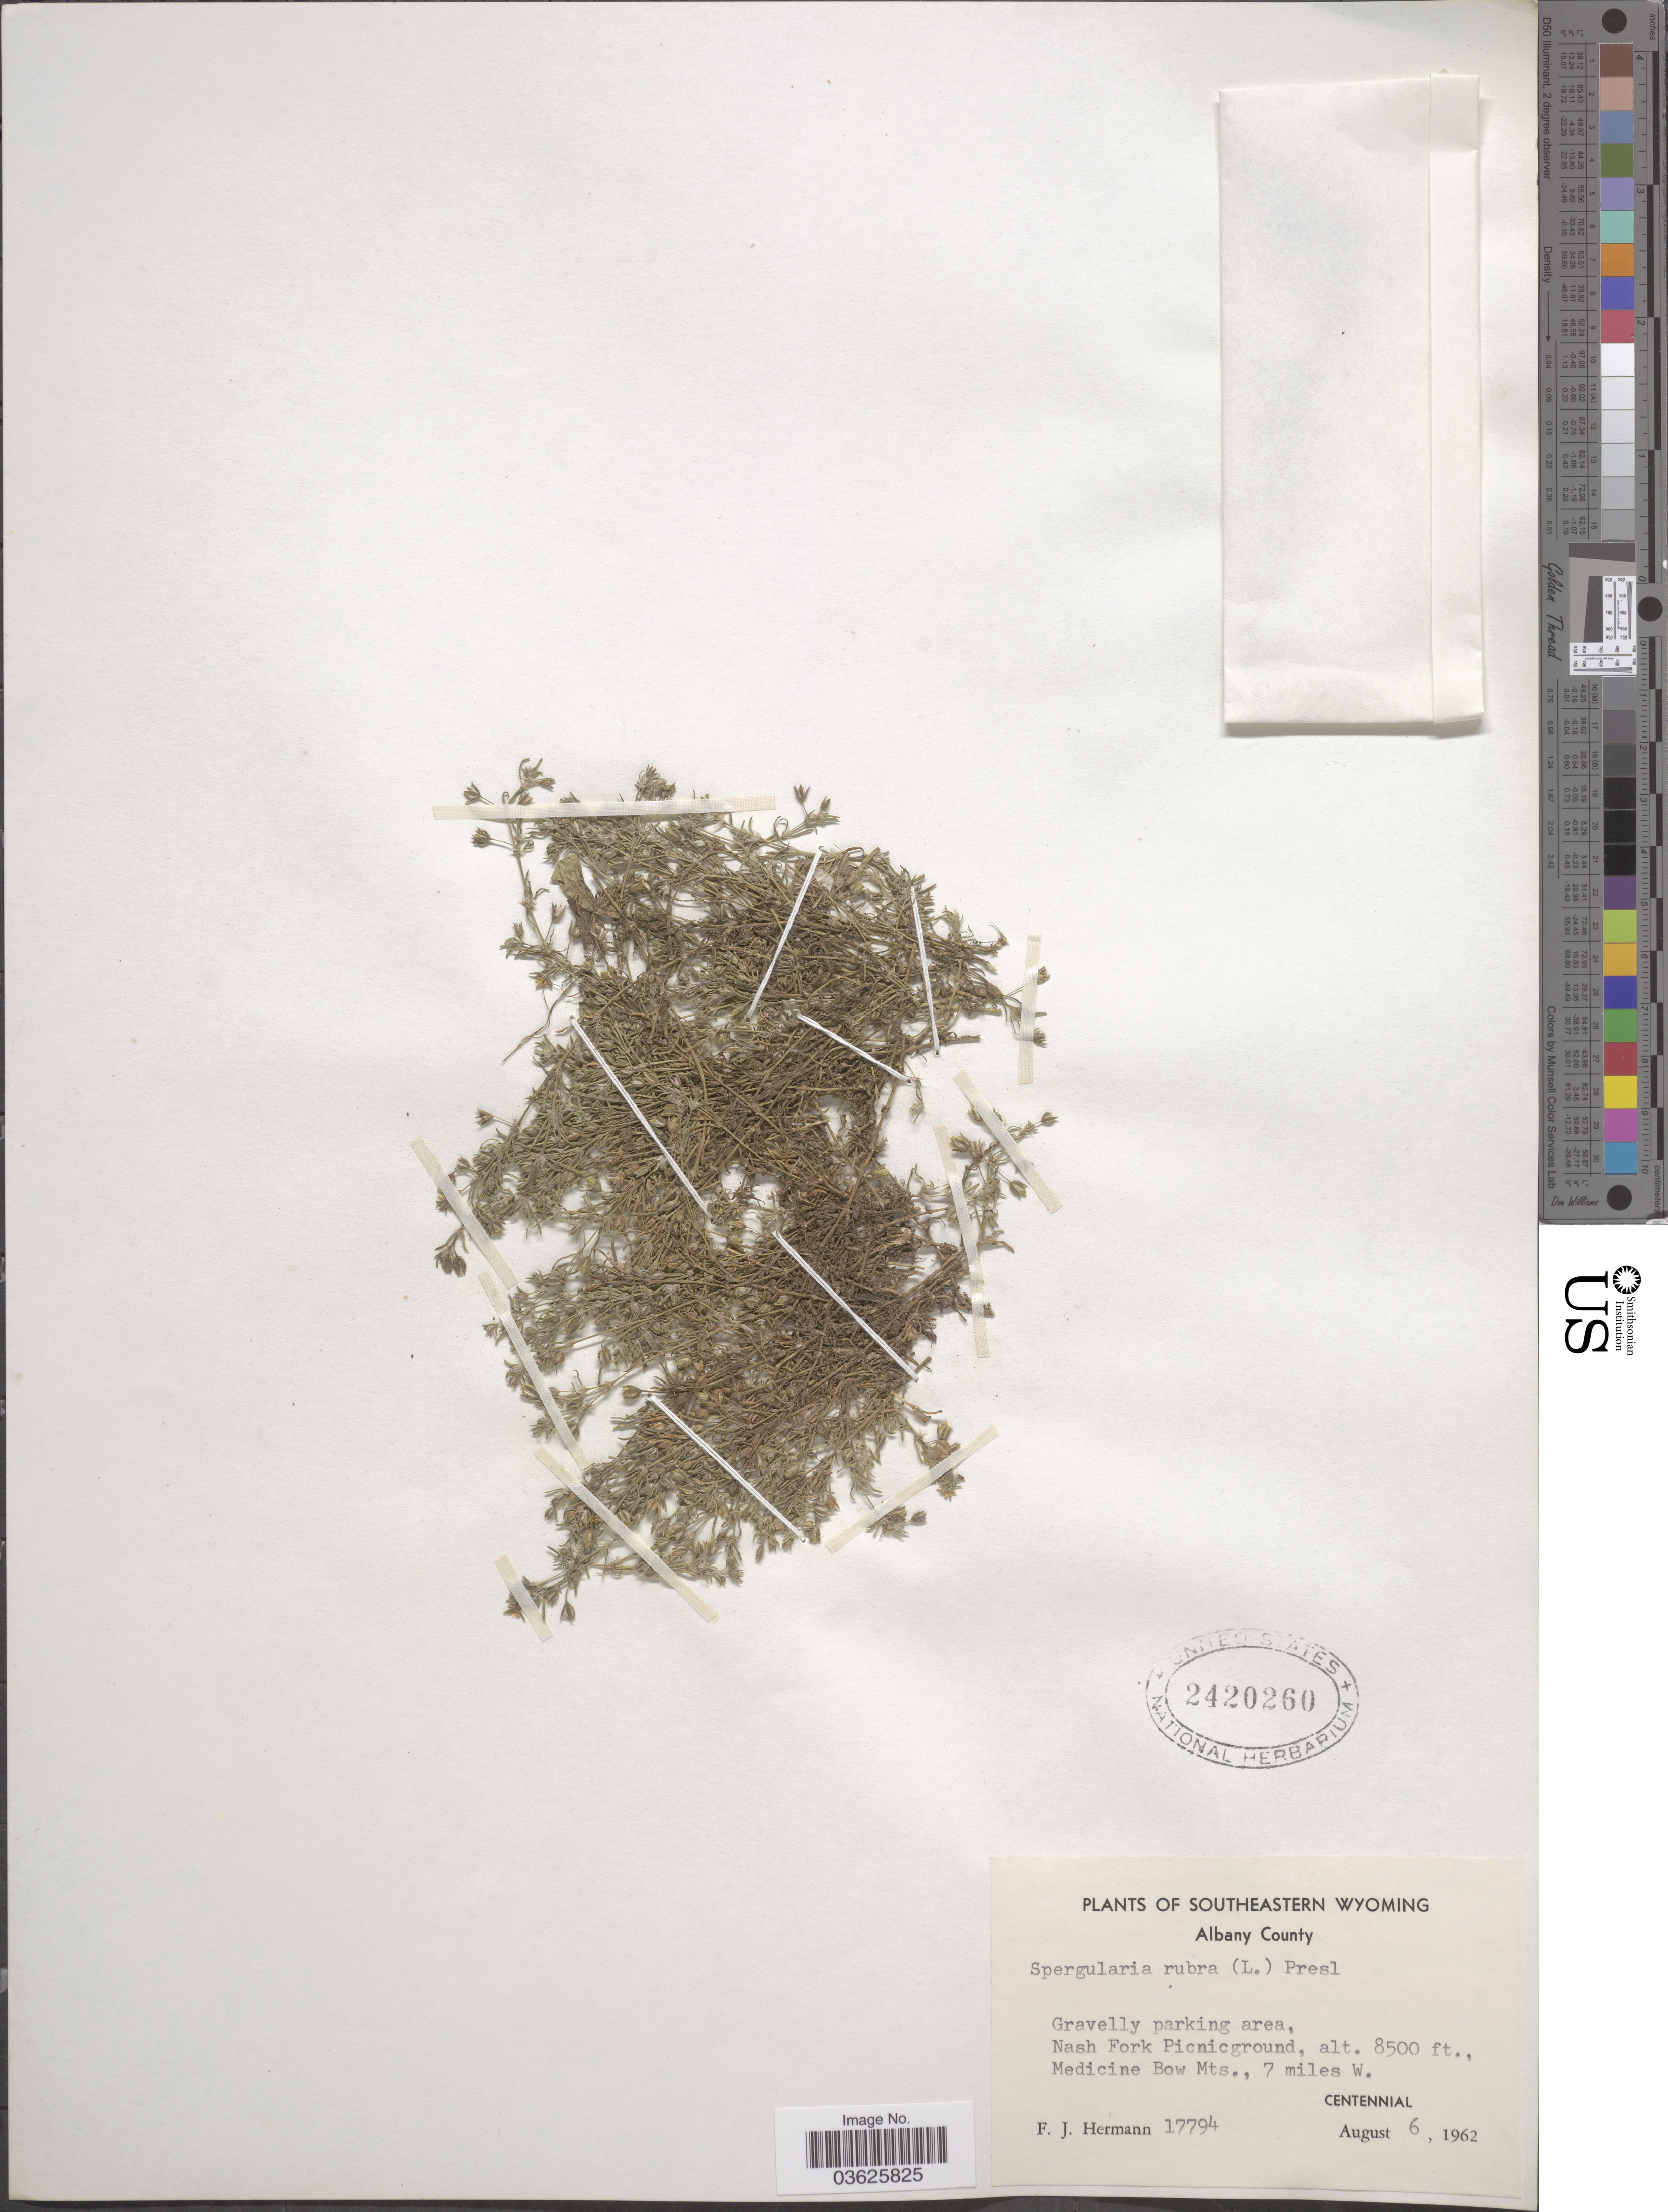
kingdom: Plantae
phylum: Tracheophyta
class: Magnoliopsida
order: Caryophyllales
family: Caryophyllaceae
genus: Spergularia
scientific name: Spergularia rubra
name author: (L.) J. Presl & C. Presl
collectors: F. J. Hermann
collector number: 17794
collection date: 1962-08-06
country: United States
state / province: Wyoming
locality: Southeastern Wyoming. Albany County. Gravelly parking area, Nash Fork Picnicground, Medicine Bow Mts., 7 miles W. Centennial.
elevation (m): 2591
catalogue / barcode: US 2420260